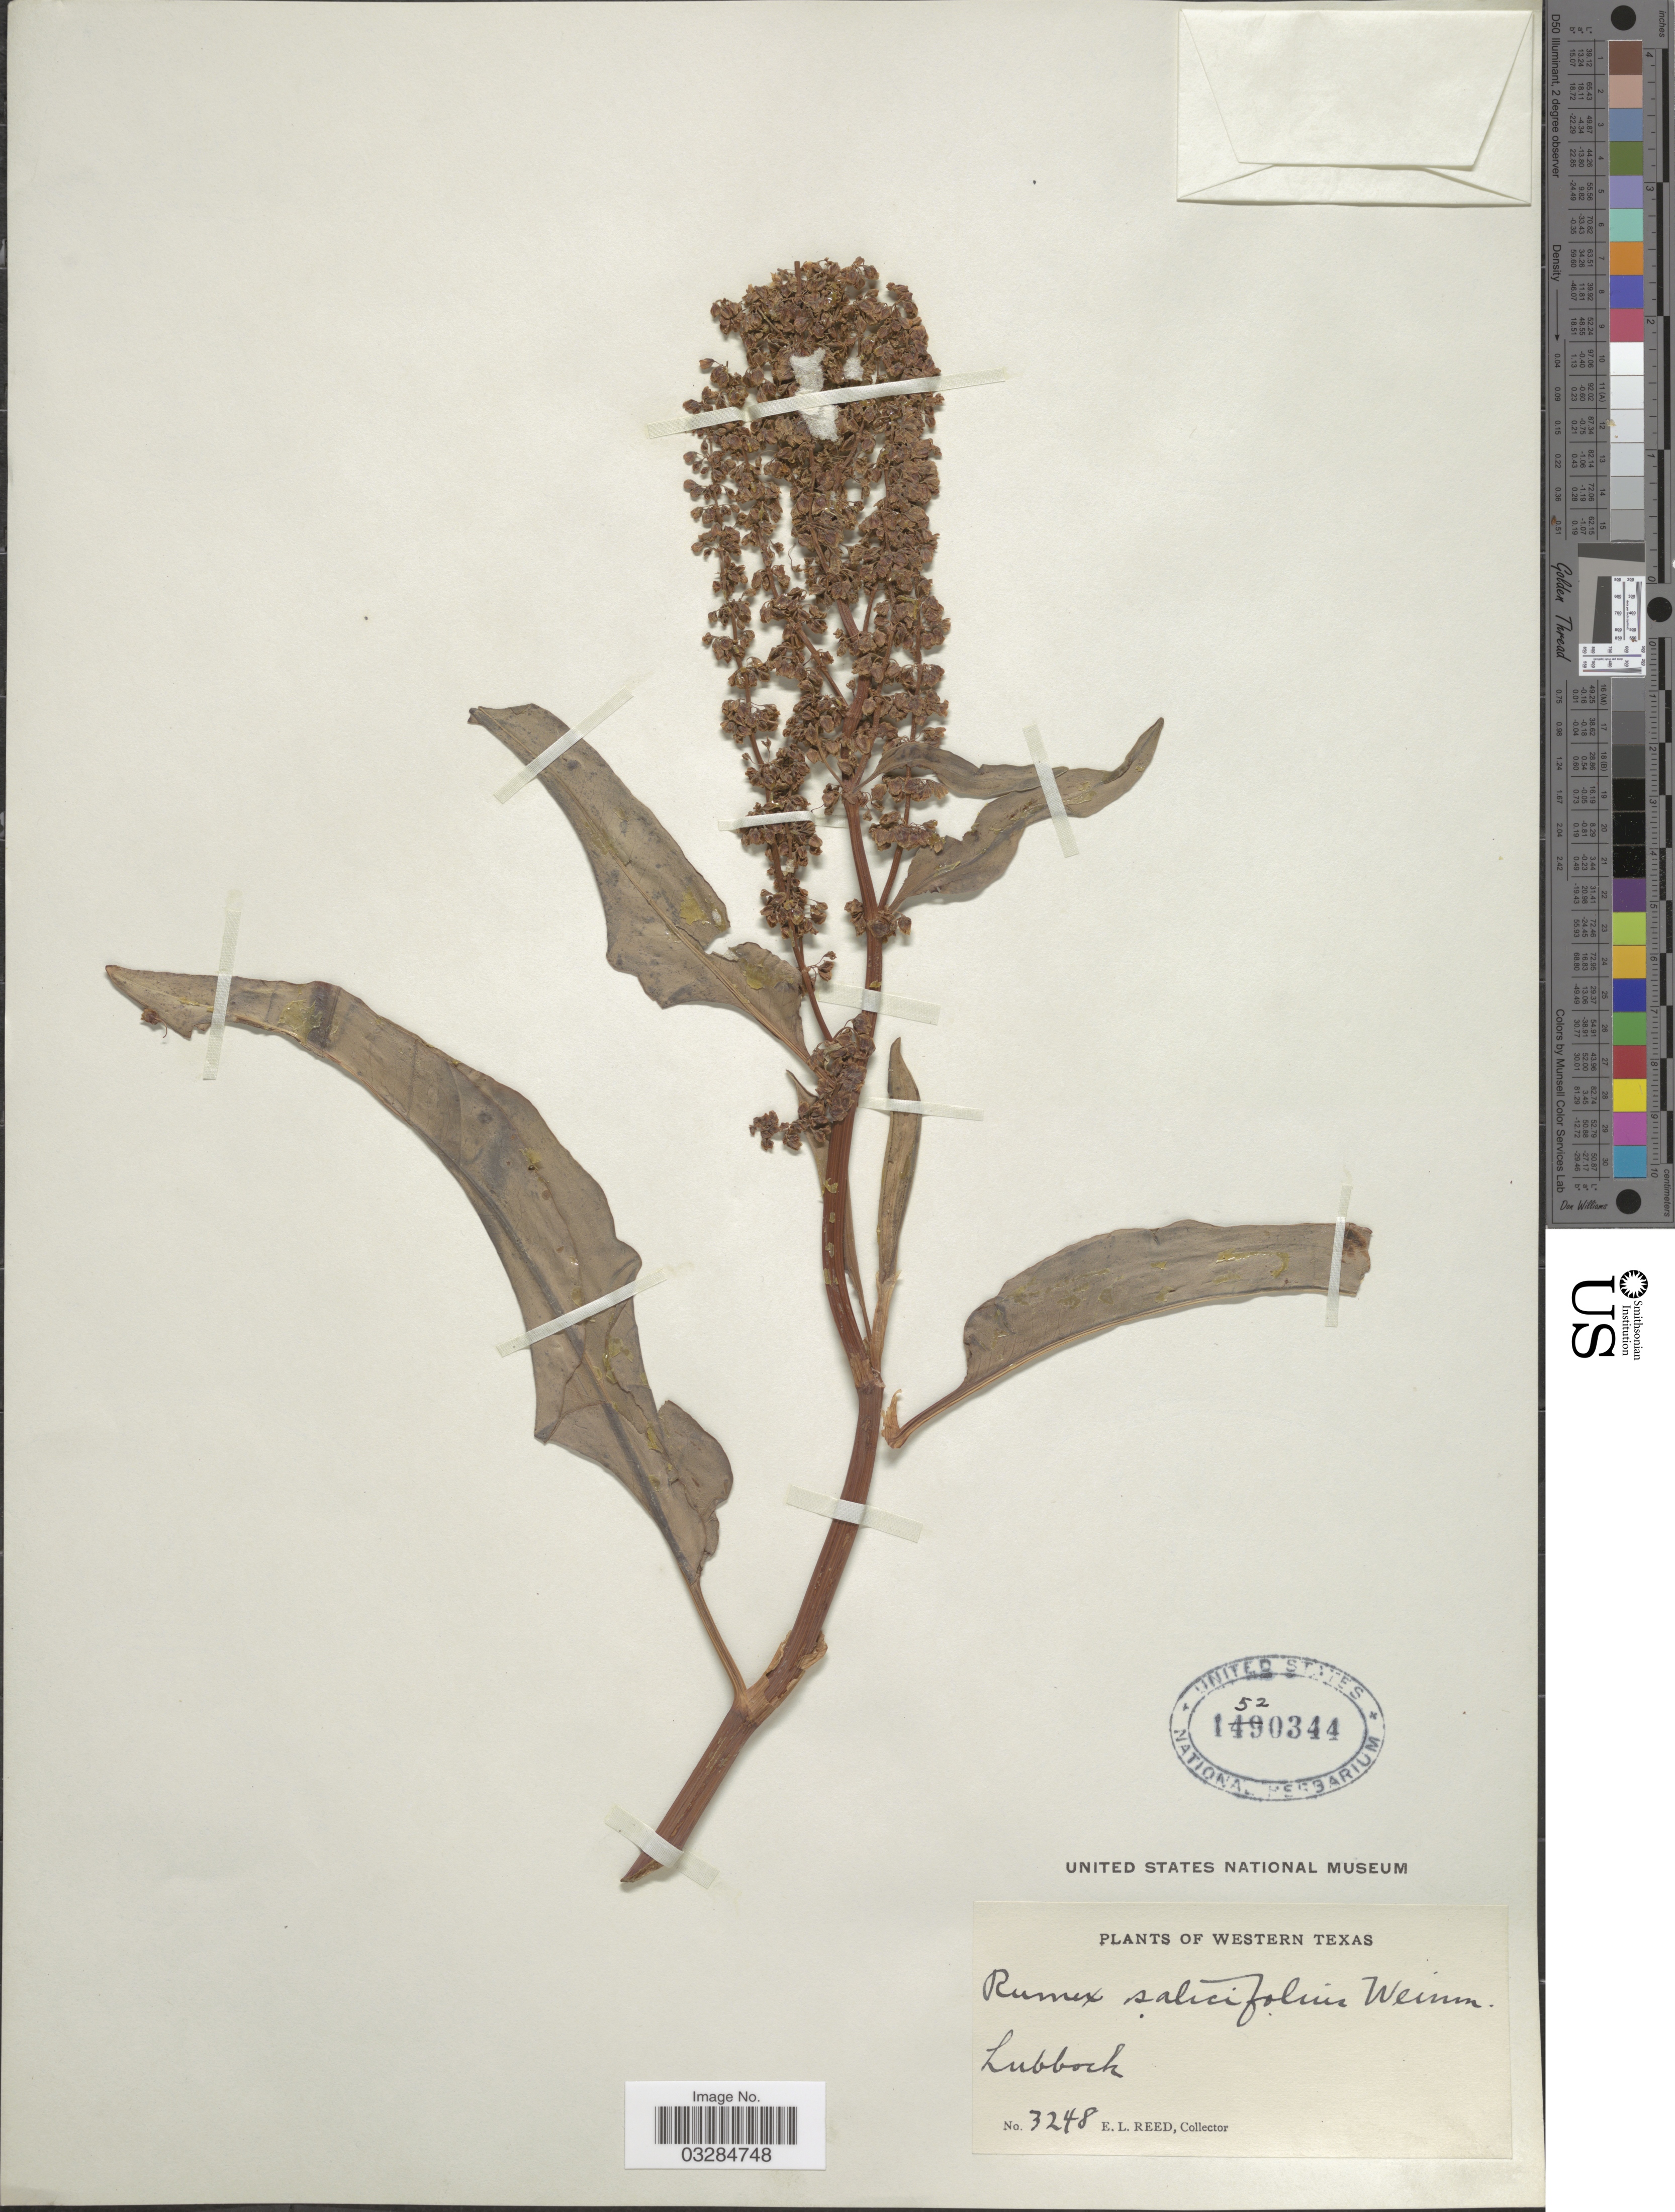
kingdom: Plantae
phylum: Tracheophyta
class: Magnoliopsida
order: Caryophyllales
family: Polygonaceae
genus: Rumex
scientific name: Rumex triangulivalvis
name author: (Danser) Rech. f.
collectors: E. Reed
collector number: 3248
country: United States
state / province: Texas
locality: Western Texas. Lubbock.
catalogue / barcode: US 1520344